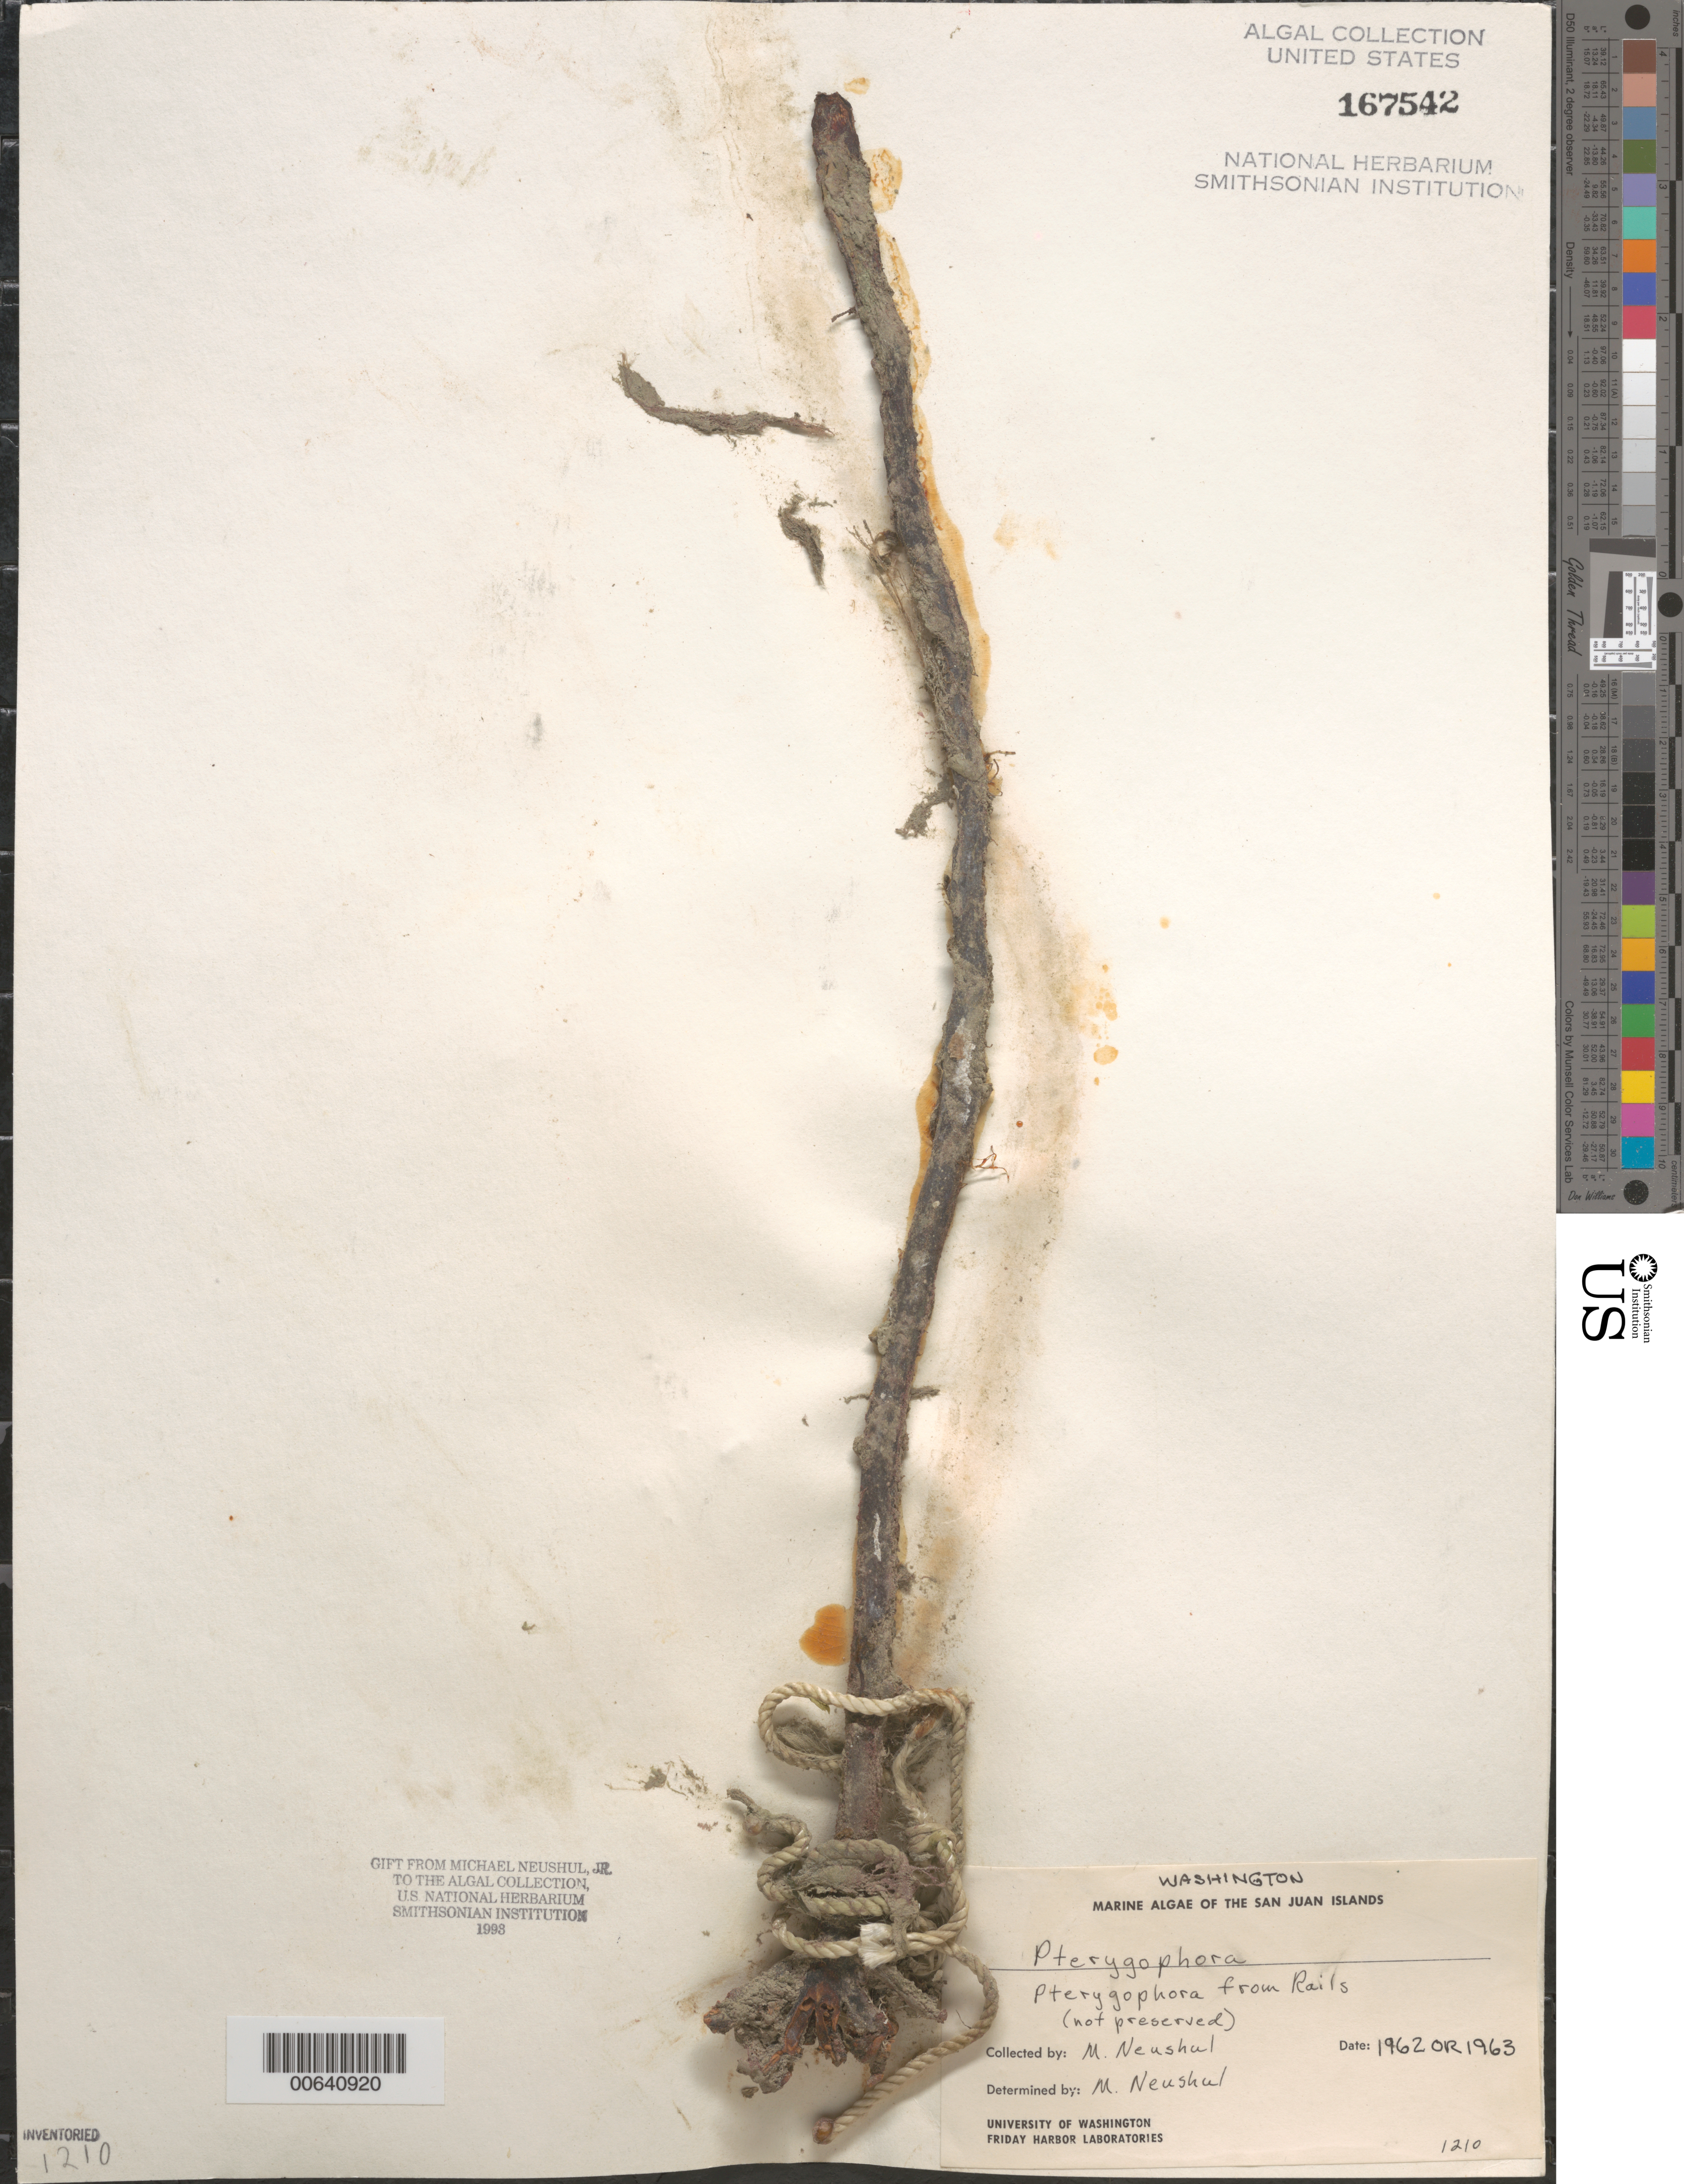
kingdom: Chromista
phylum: Ochrophyta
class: Phaeophyceae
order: Laminariales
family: Alariaceae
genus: Pterygophora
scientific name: Pterygophora sp.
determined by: Neushul, M.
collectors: M. Neushul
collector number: Neushul 1210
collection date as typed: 1962 or -- --- 1963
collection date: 1962 or 1963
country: United States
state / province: Washington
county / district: San Juan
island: San Juan Islands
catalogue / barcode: US 167542